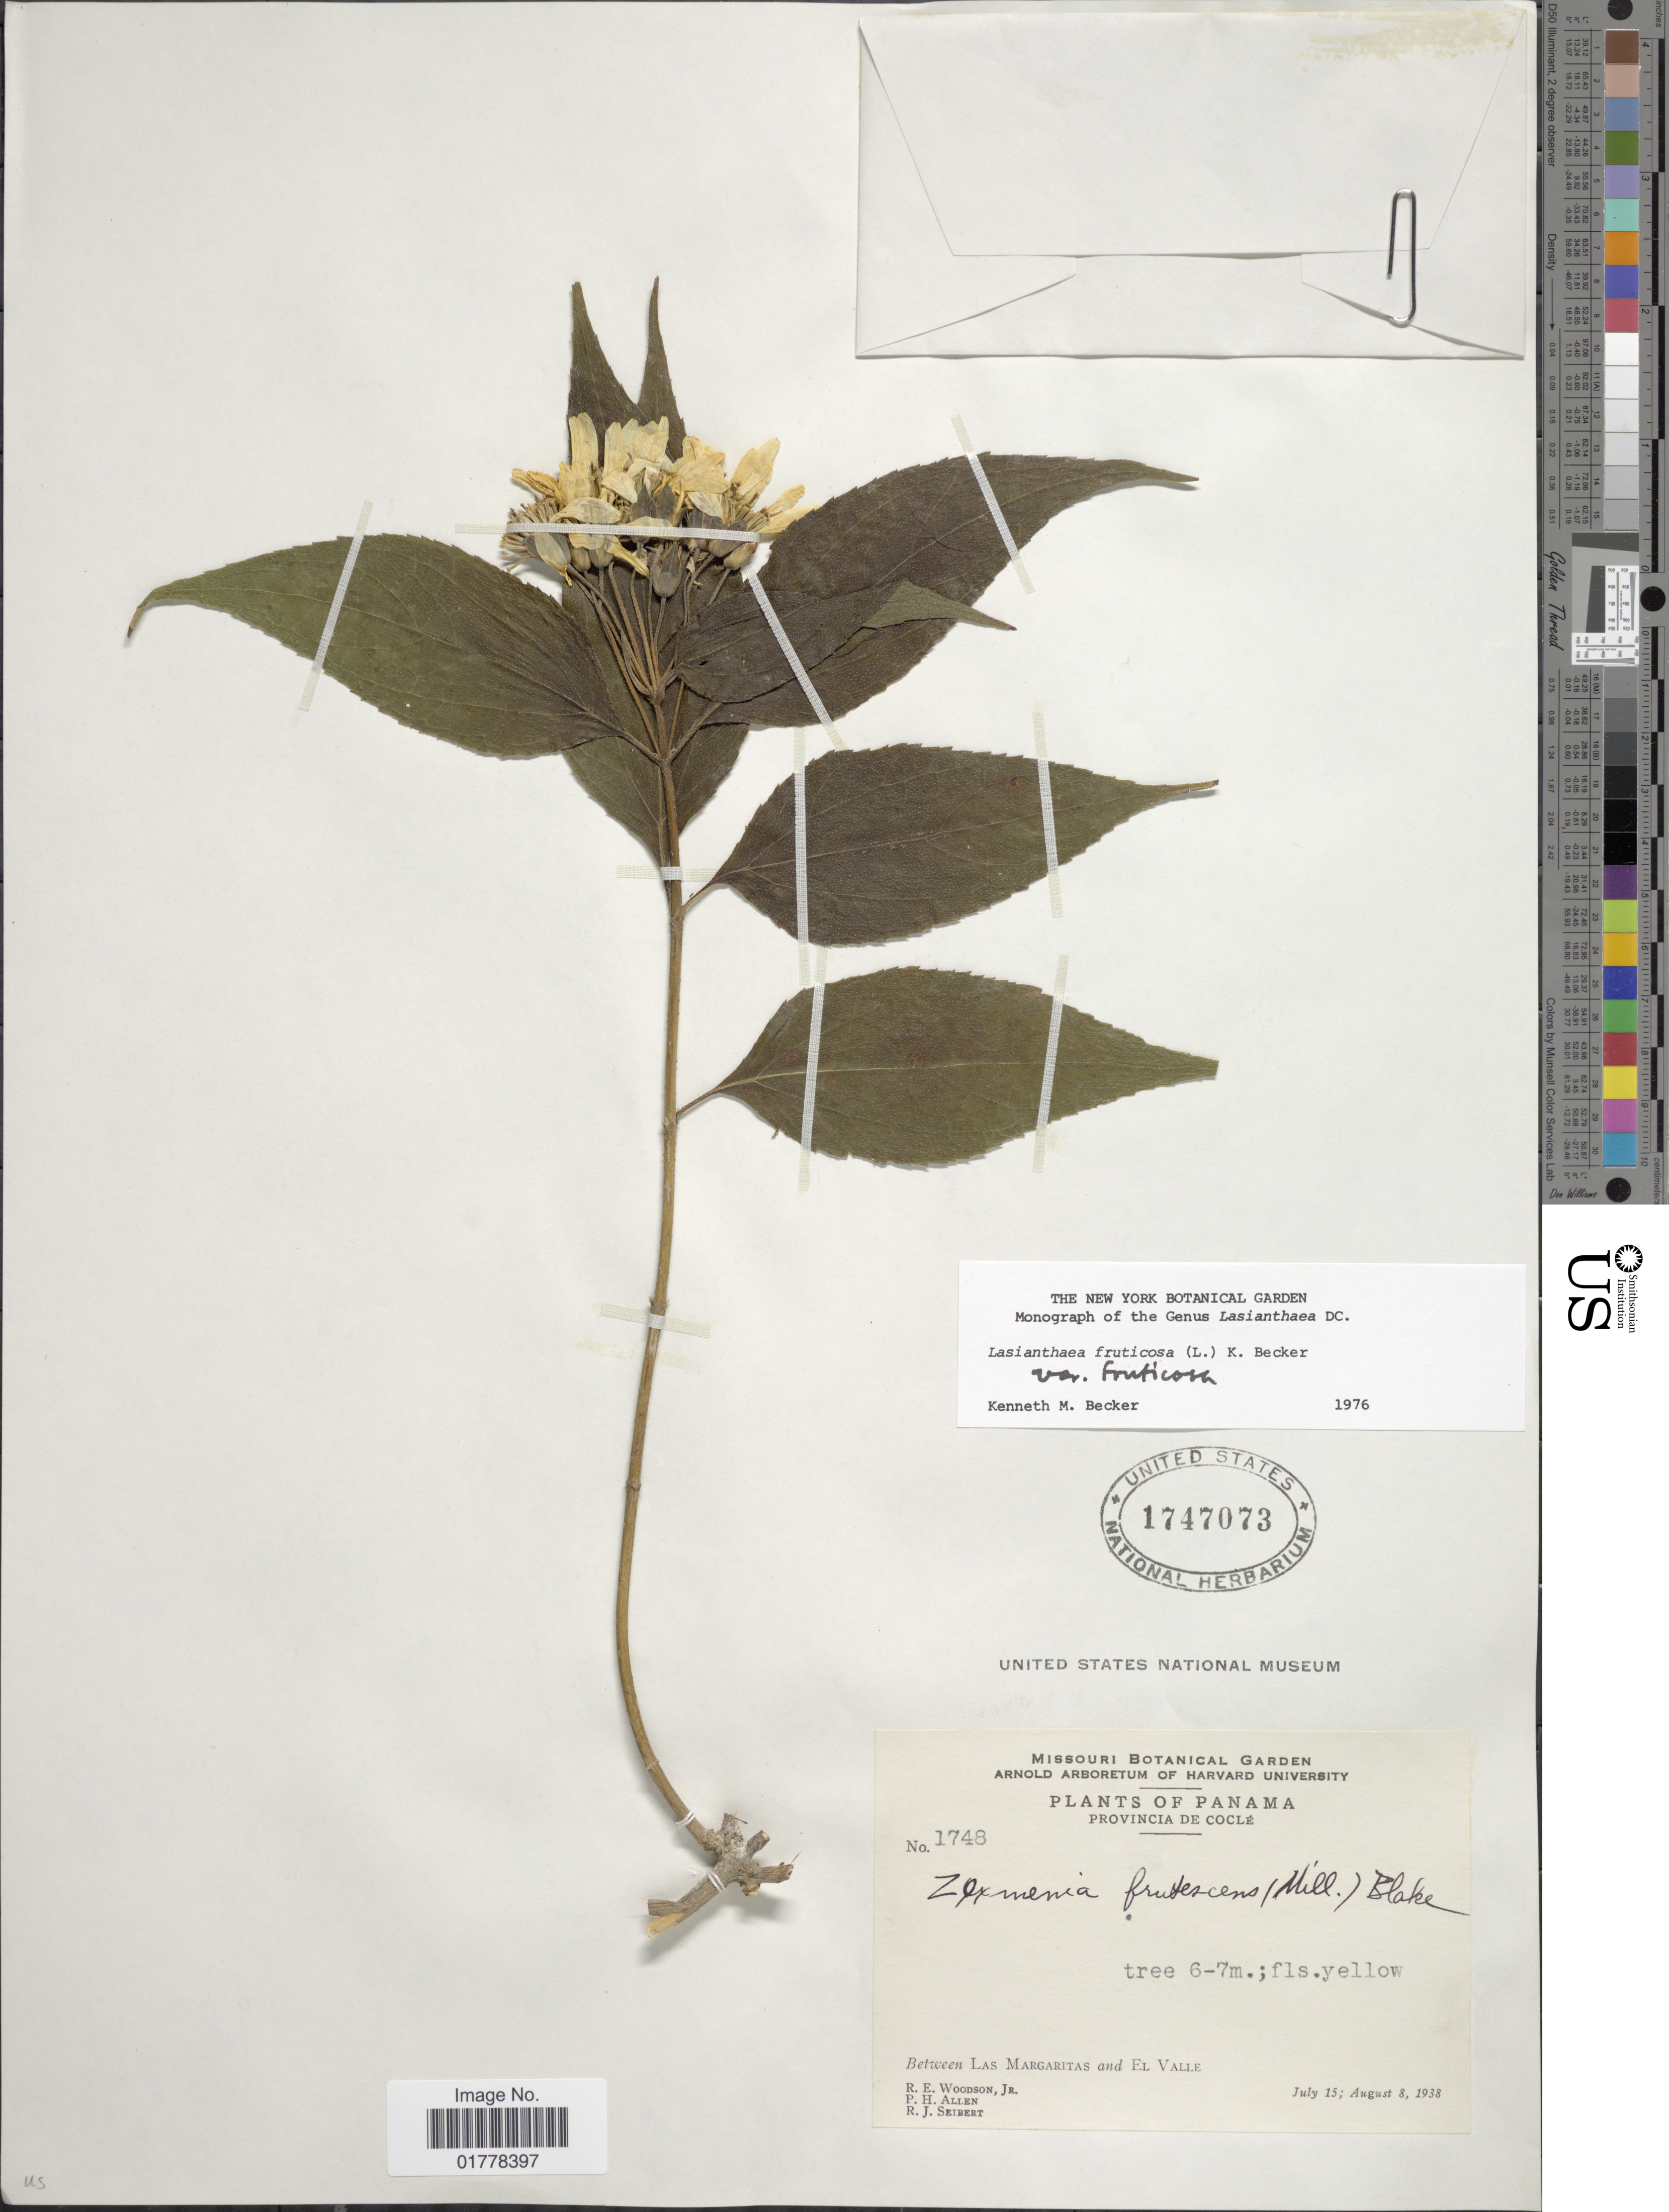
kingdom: Plantae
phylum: Tracheophyta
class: Magnoliopsida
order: Asterales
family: Asteraceae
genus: Lasianthaea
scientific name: Lasianthaea fruticosa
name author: (L.) K.M. Becker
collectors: R. E. Woodson, P. H. Allen & R. J. Seibert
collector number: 1748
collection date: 1938-07-15/1938-08-08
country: Panama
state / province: Coclé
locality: Panama. Provincia de Coclé. Between Las Margaritas and El Valle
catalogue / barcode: US 1747073